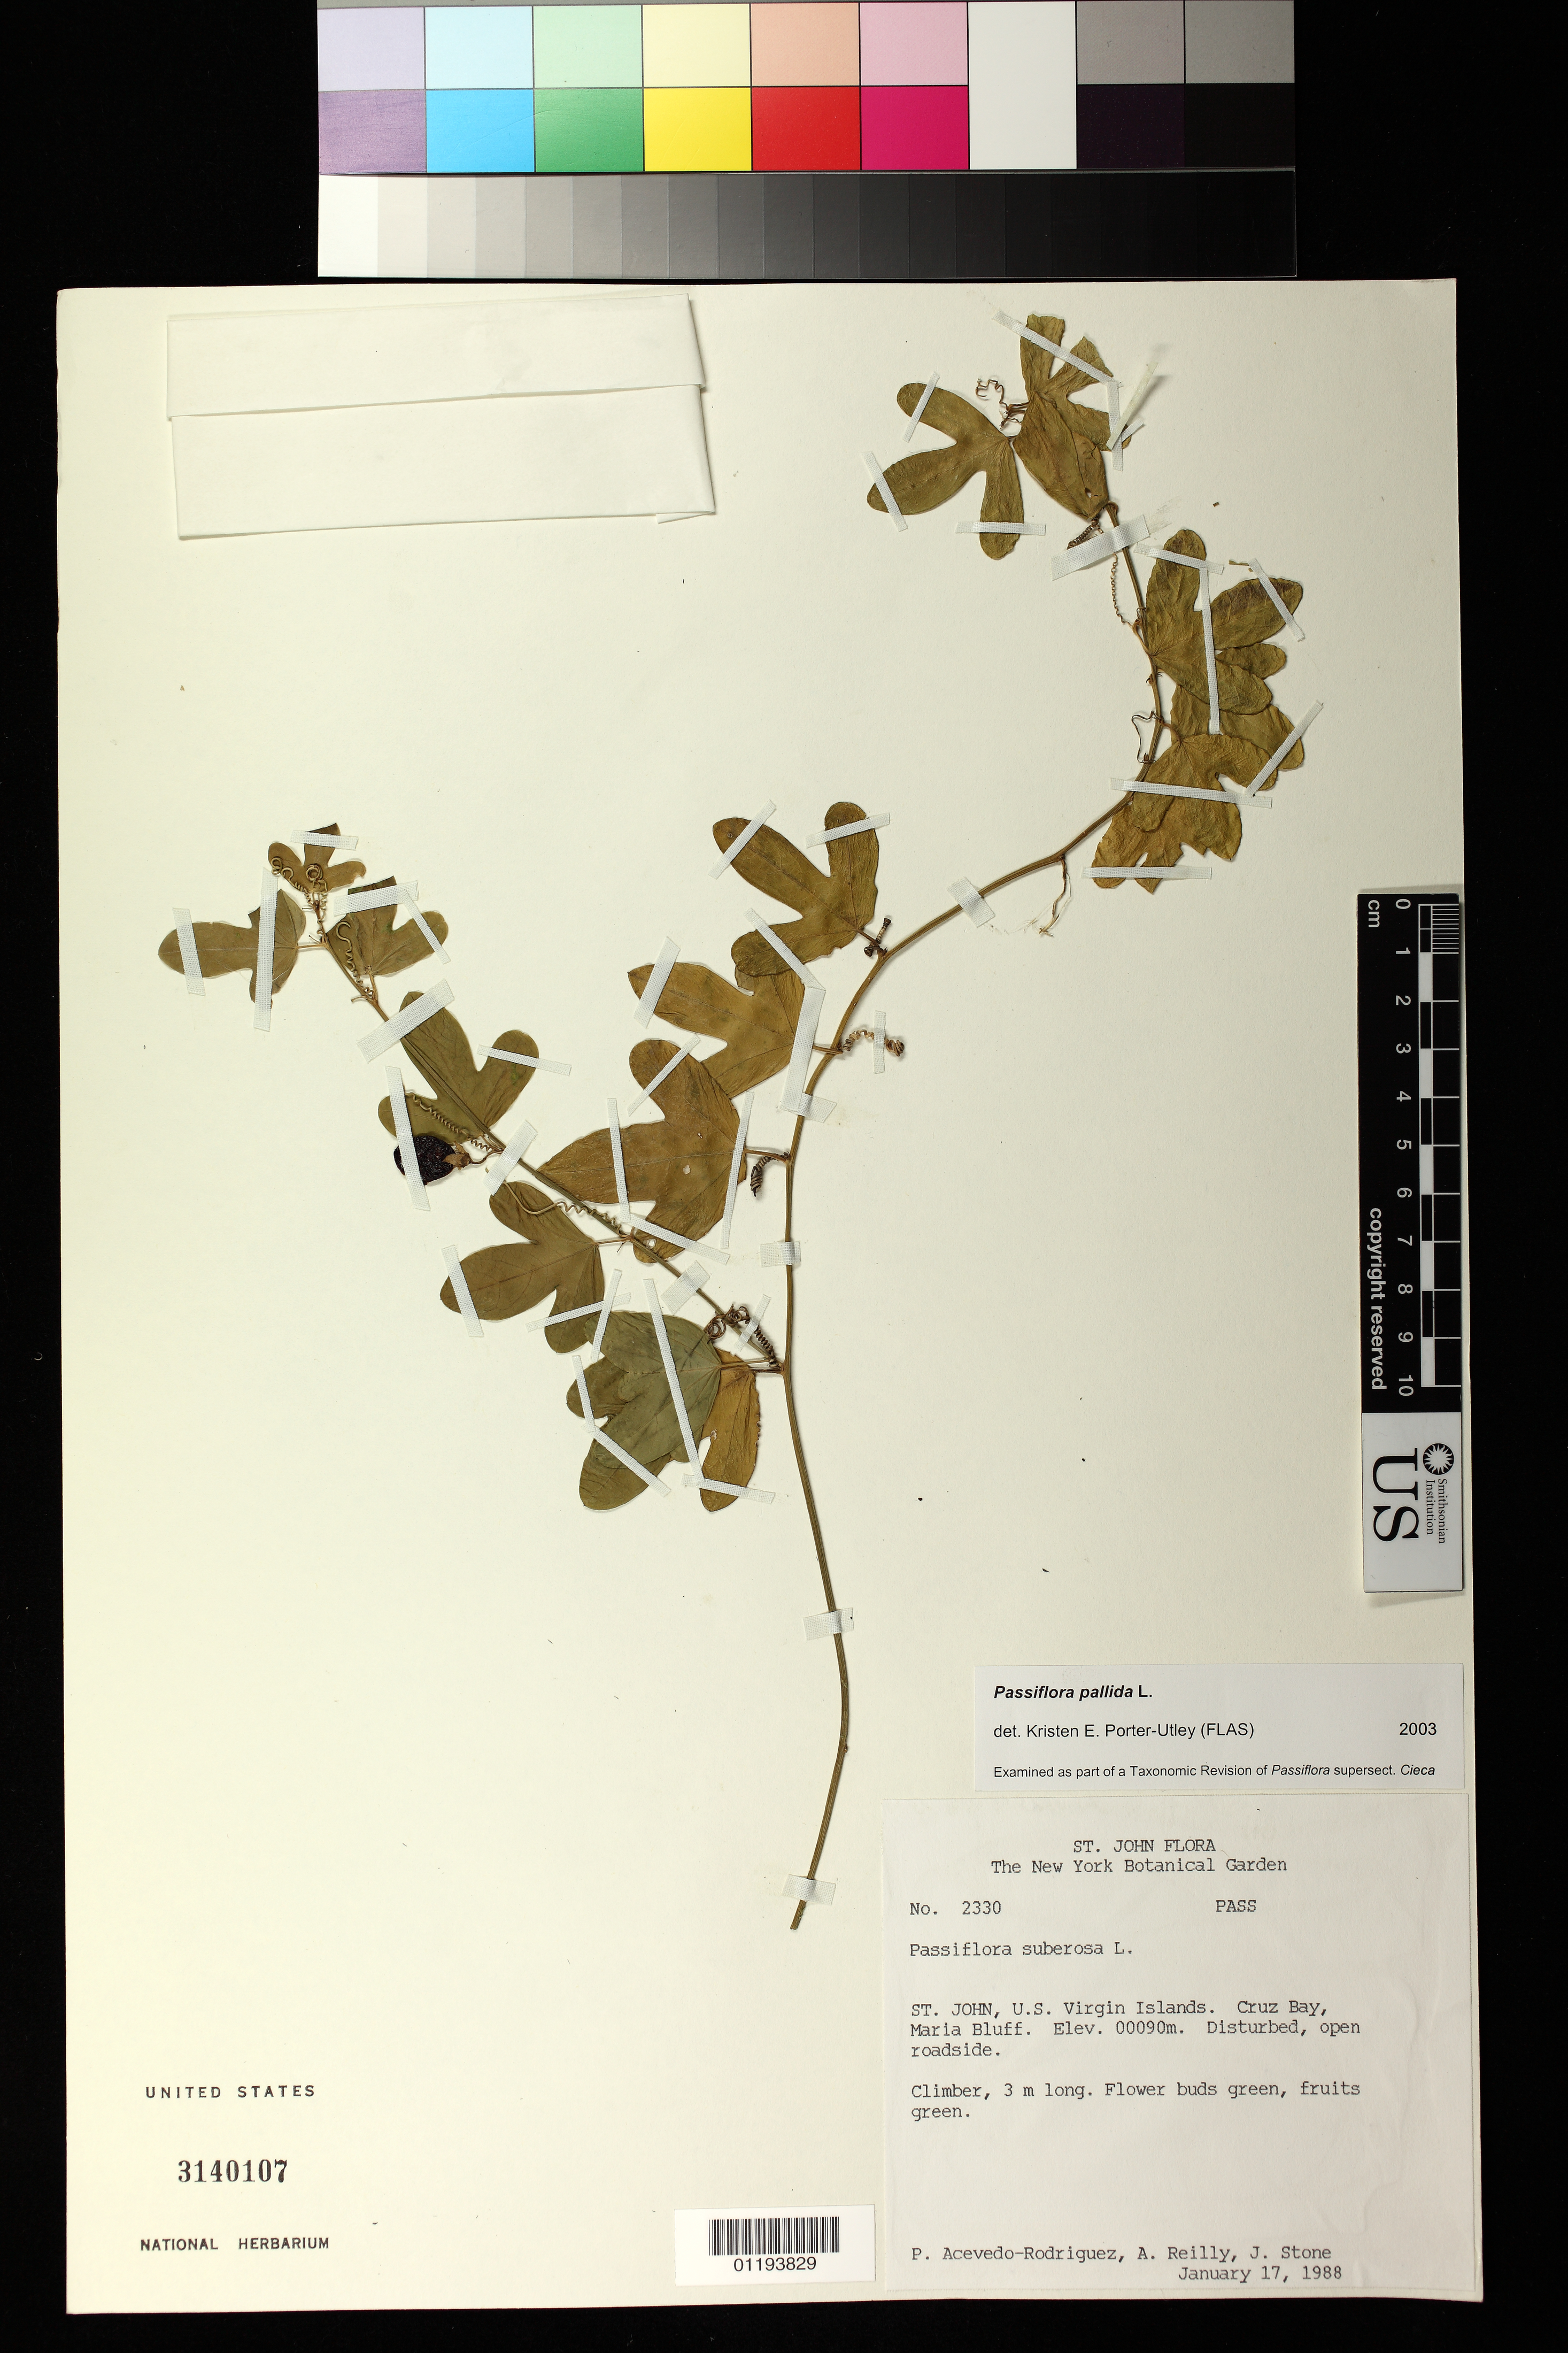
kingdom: Plantae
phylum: Tracheophyta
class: Magnoliopsida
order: Malpighiales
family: Passifloraceae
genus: Passiflora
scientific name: Passiflora pallida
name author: L.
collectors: P. Acevedo-Rodr., A. Reilly & J. Stone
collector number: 2330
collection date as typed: Jan 17 1988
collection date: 1988-01-17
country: U.S. Virgin Islands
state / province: Saint John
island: St. John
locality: U.S. Virgin Islands. Cruz Bay, Maria Bluff. Disturbed, open roadside.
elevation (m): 90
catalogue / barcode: US 3140107